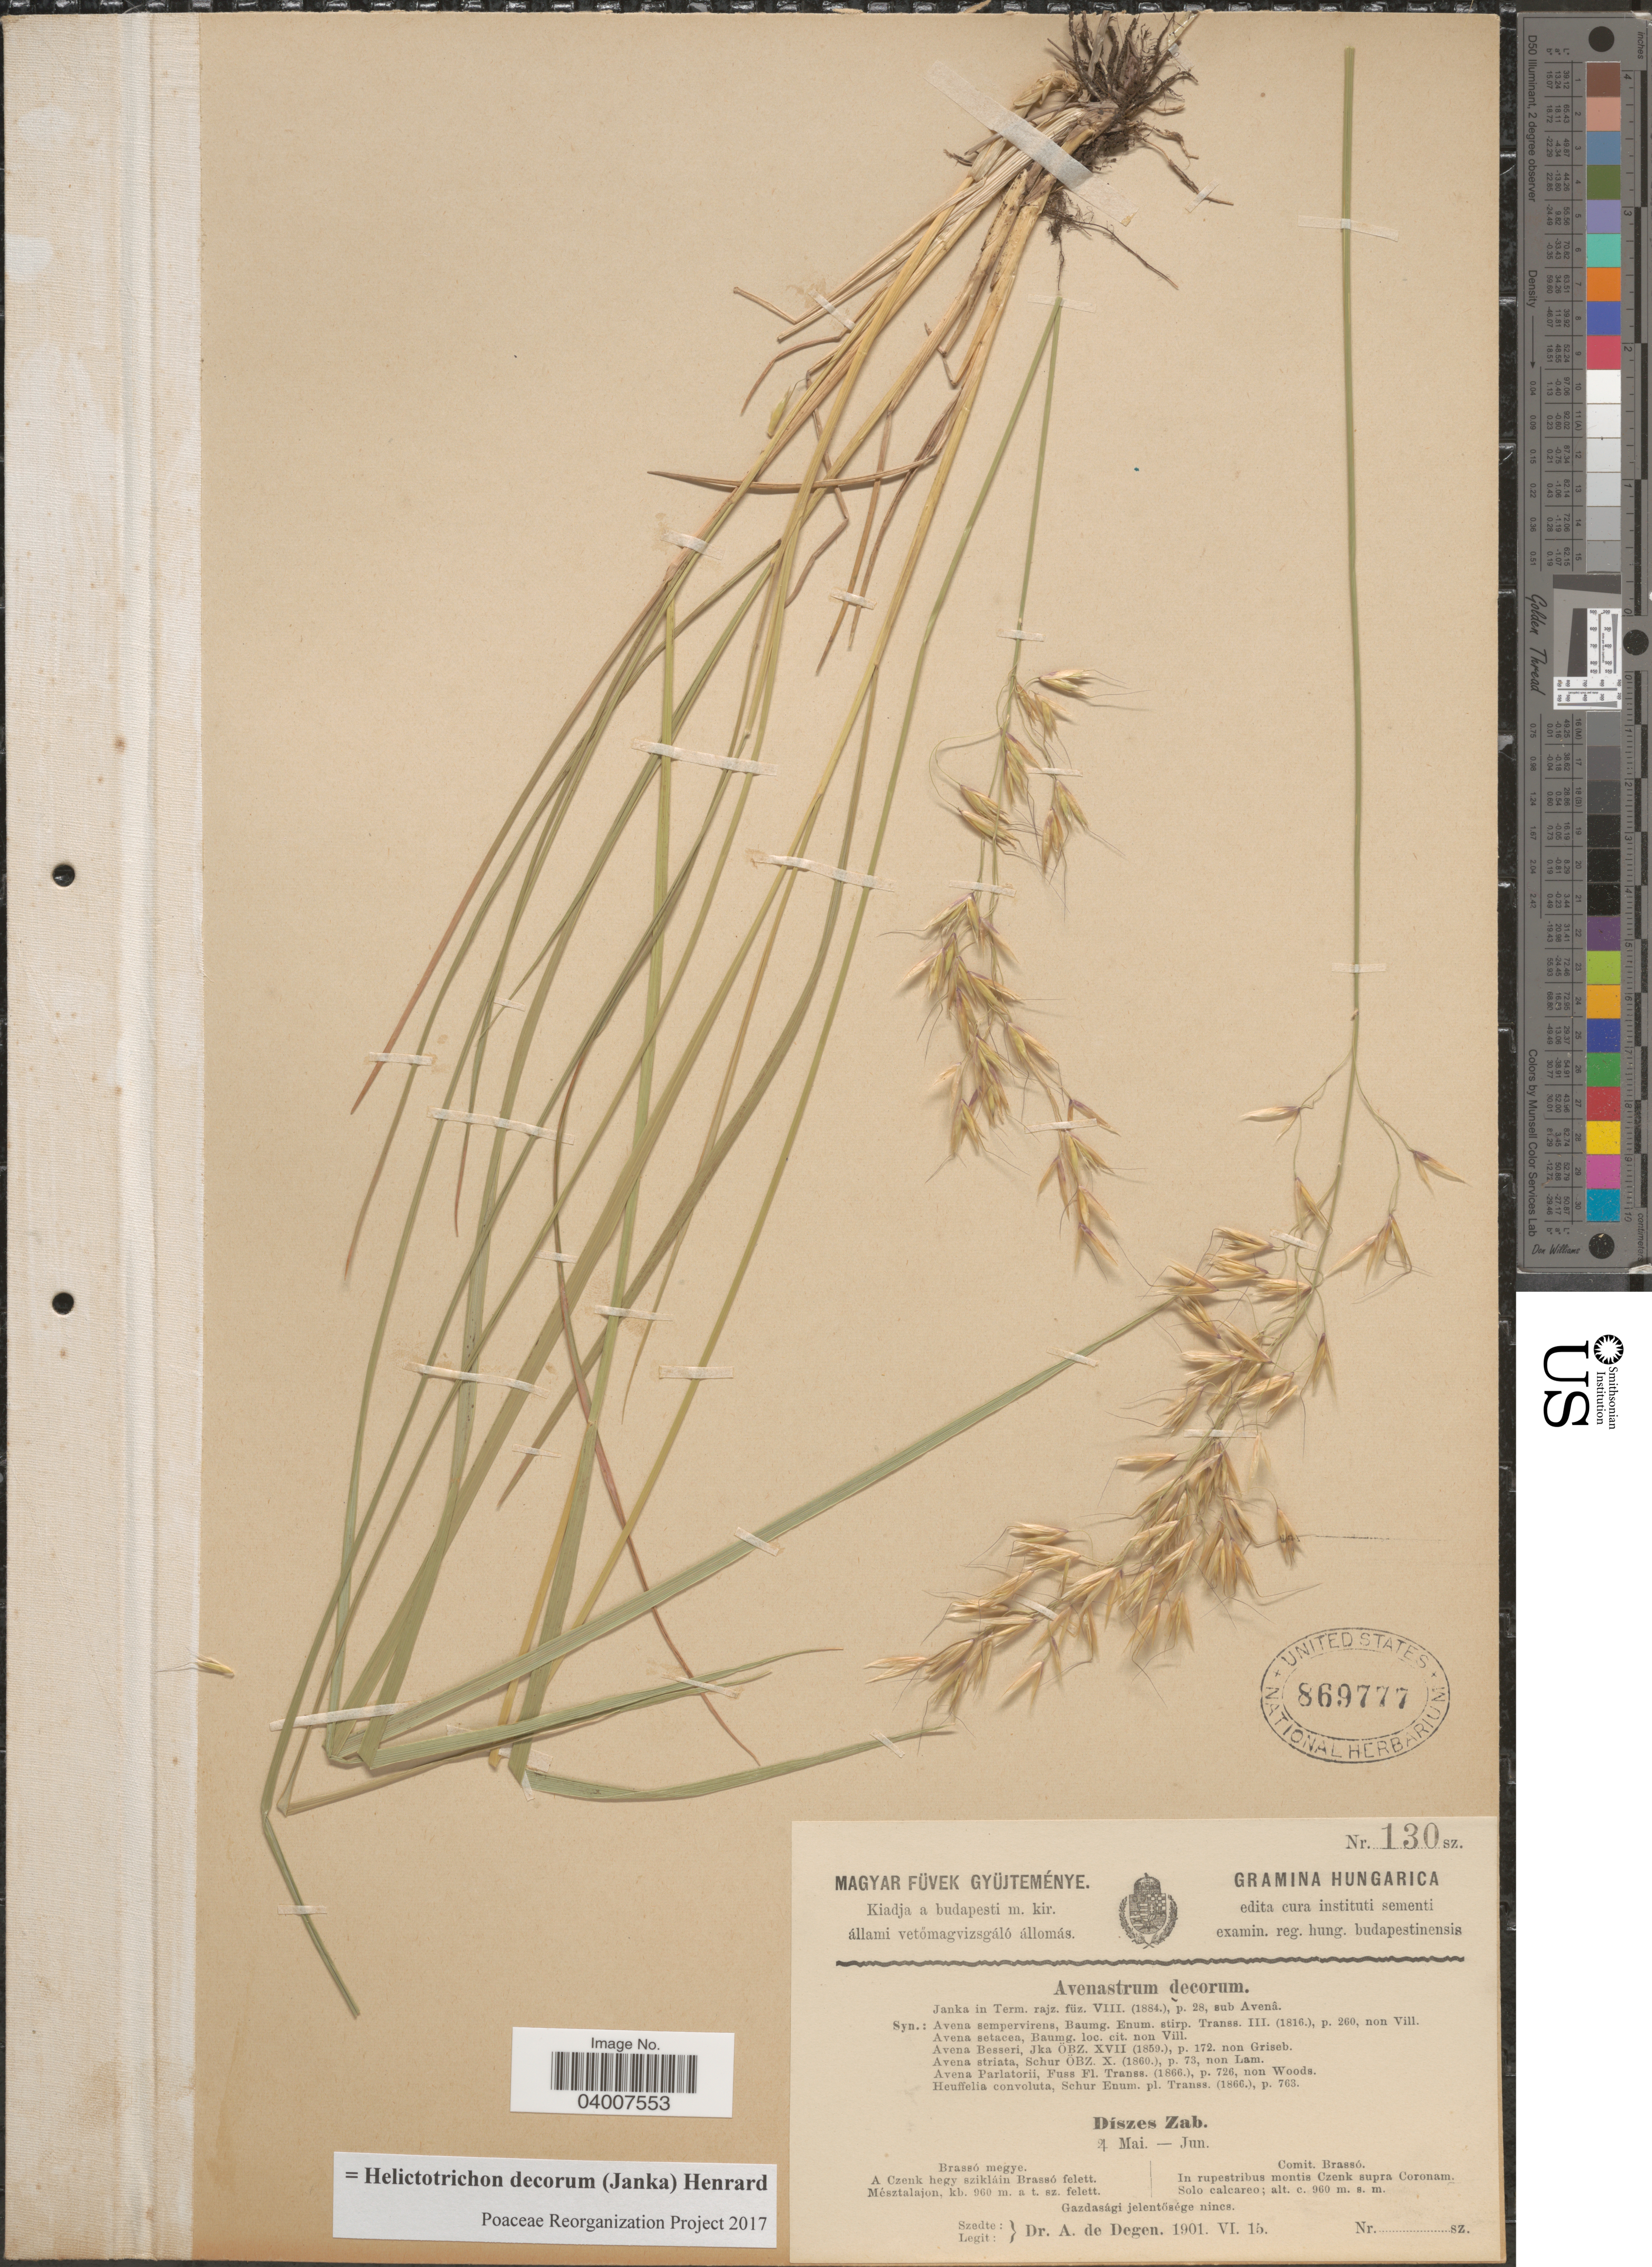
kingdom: Plantae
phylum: Tracheophyta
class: Liliopsida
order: Poales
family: Poaceae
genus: Helictotrichon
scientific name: Helictotrichon decorum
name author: (Janka) Henr.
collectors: A. Degen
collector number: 130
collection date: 1901-06-15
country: Hungary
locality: Comit. Brassó. In rupestribus montis Czenk supra Coronam.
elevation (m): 960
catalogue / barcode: US 869777